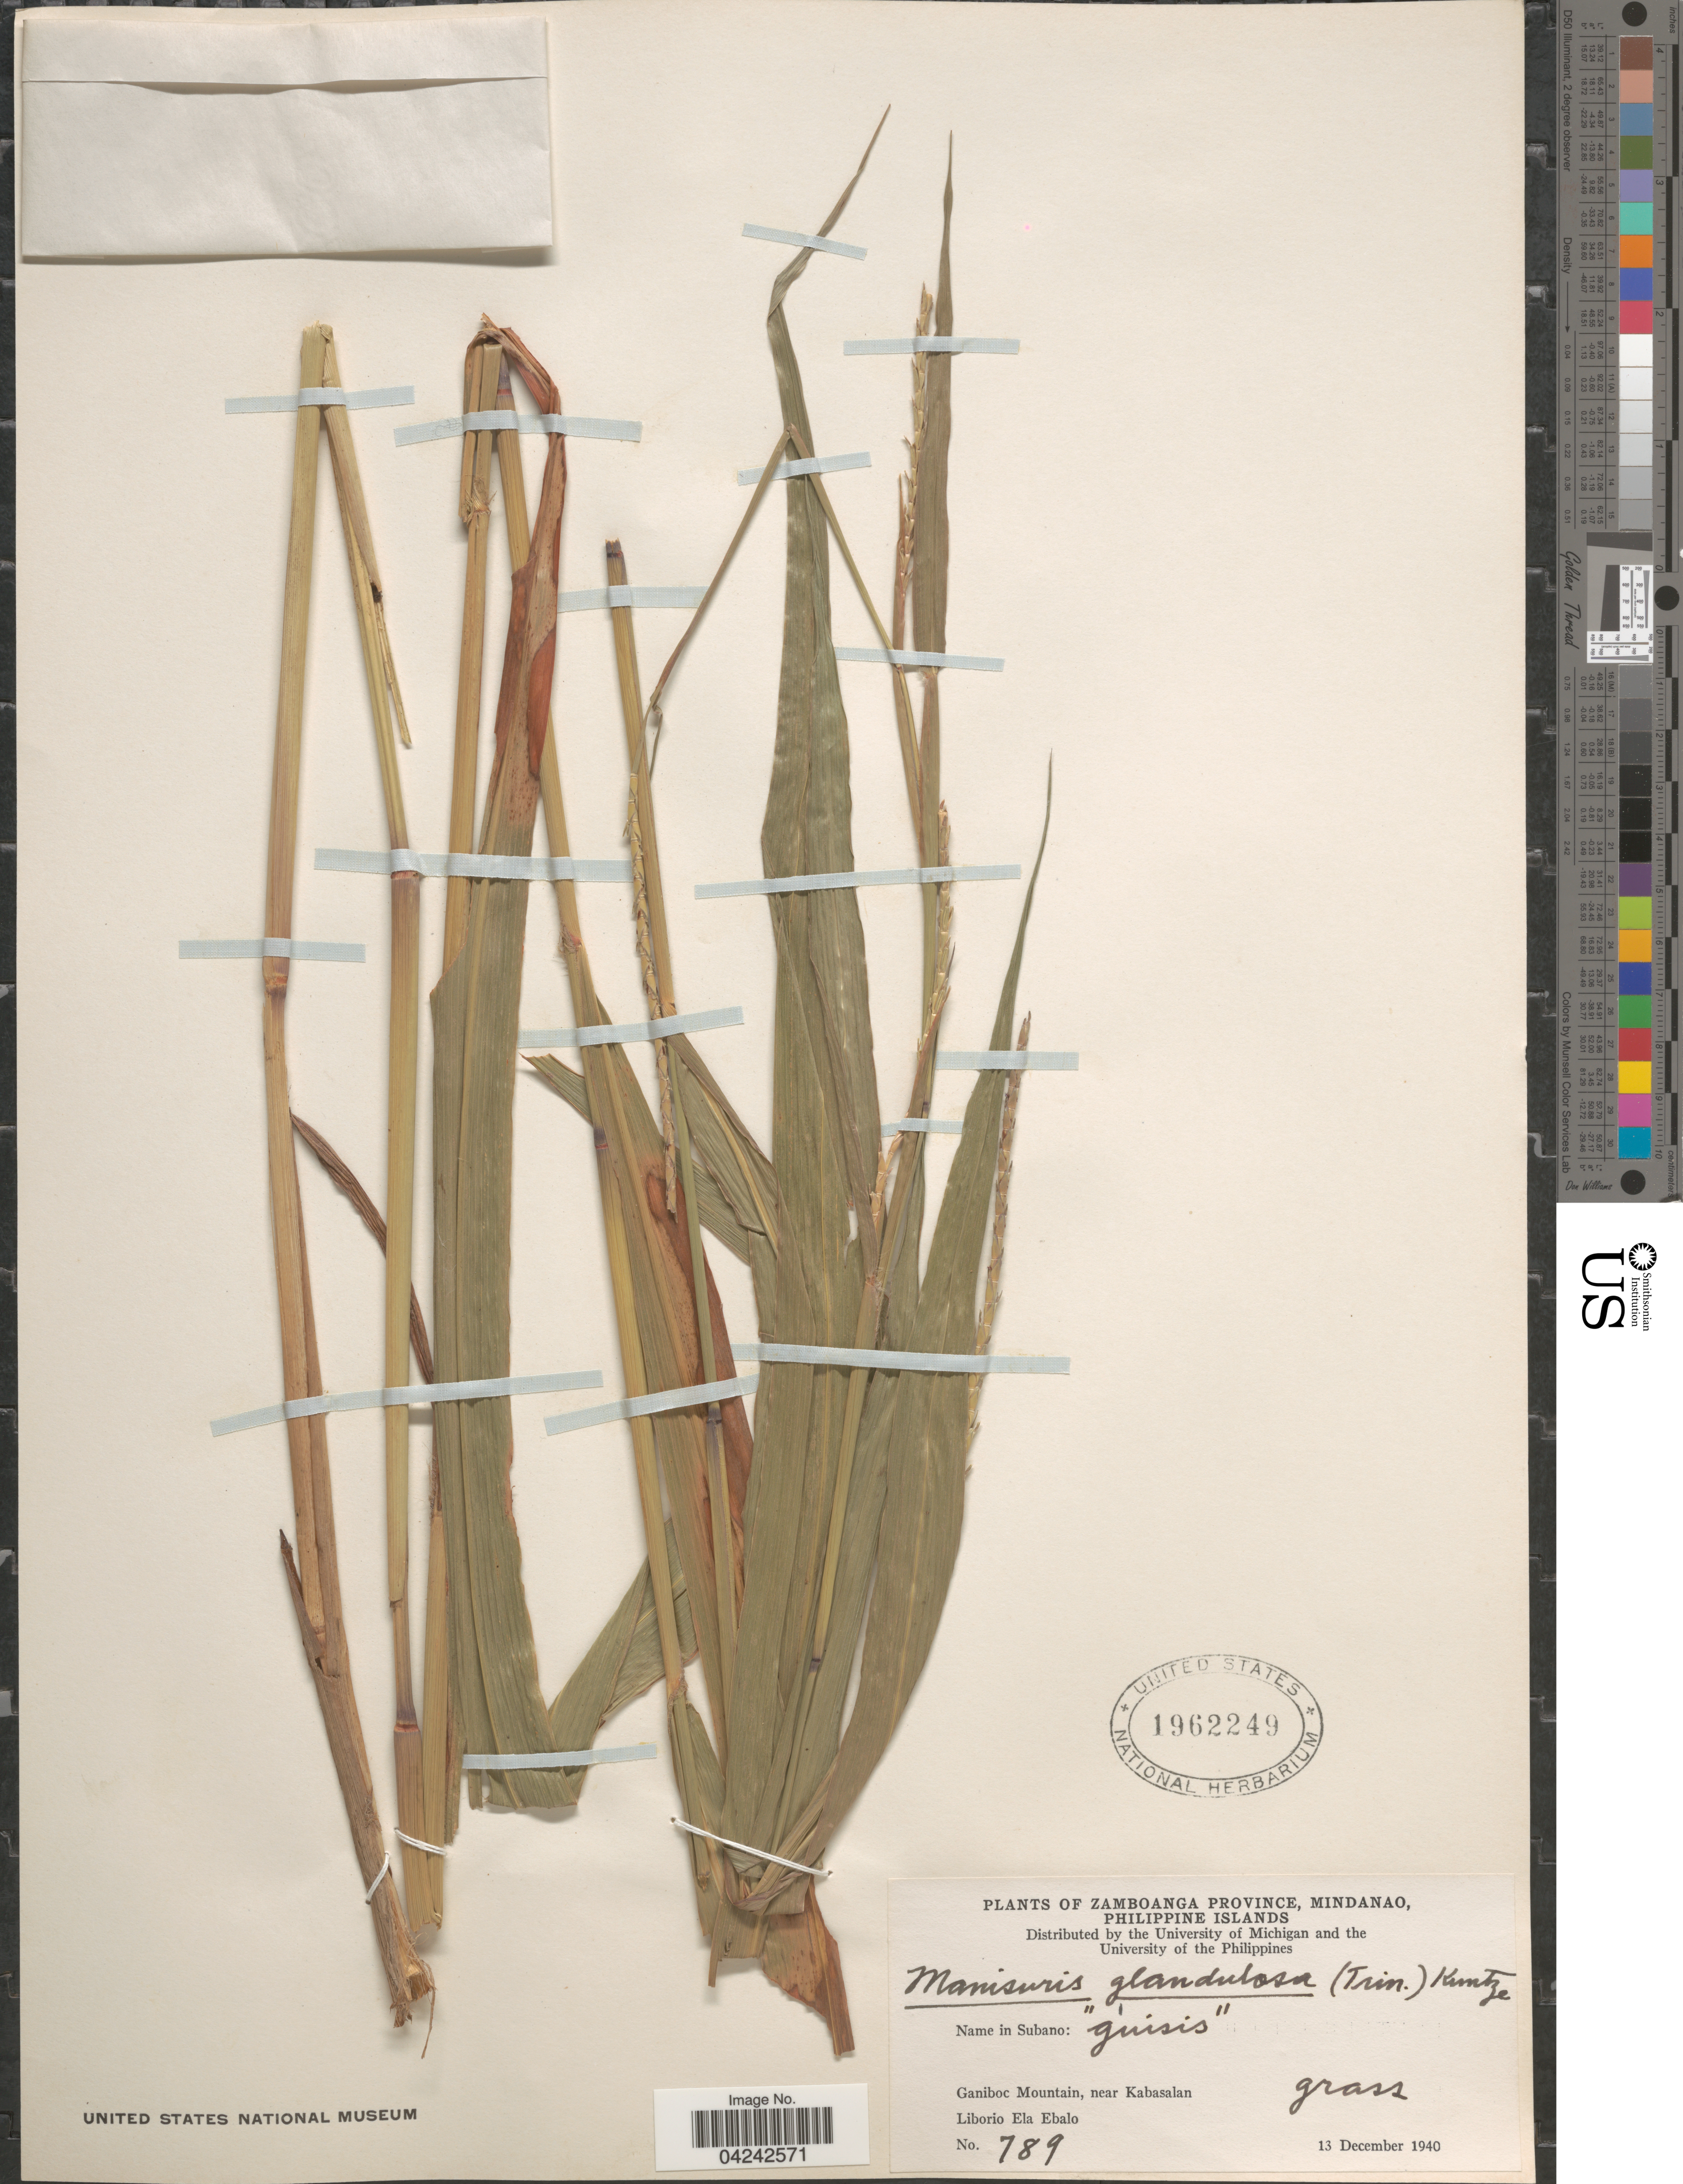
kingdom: Plantae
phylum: Tracheophyta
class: Liliopsida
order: Poales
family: Poaceae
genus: Rottboellia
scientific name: Rottboellia glandulosa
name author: Trin.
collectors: L. Ebalo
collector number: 789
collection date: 1940-12-13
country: Philippines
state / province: Zamboanga Peninsula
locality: Zamboanga Province, Mindanao, Philippine Islands. Ganiboc Mountain, near Kabasalan.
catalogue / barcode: US 1962249